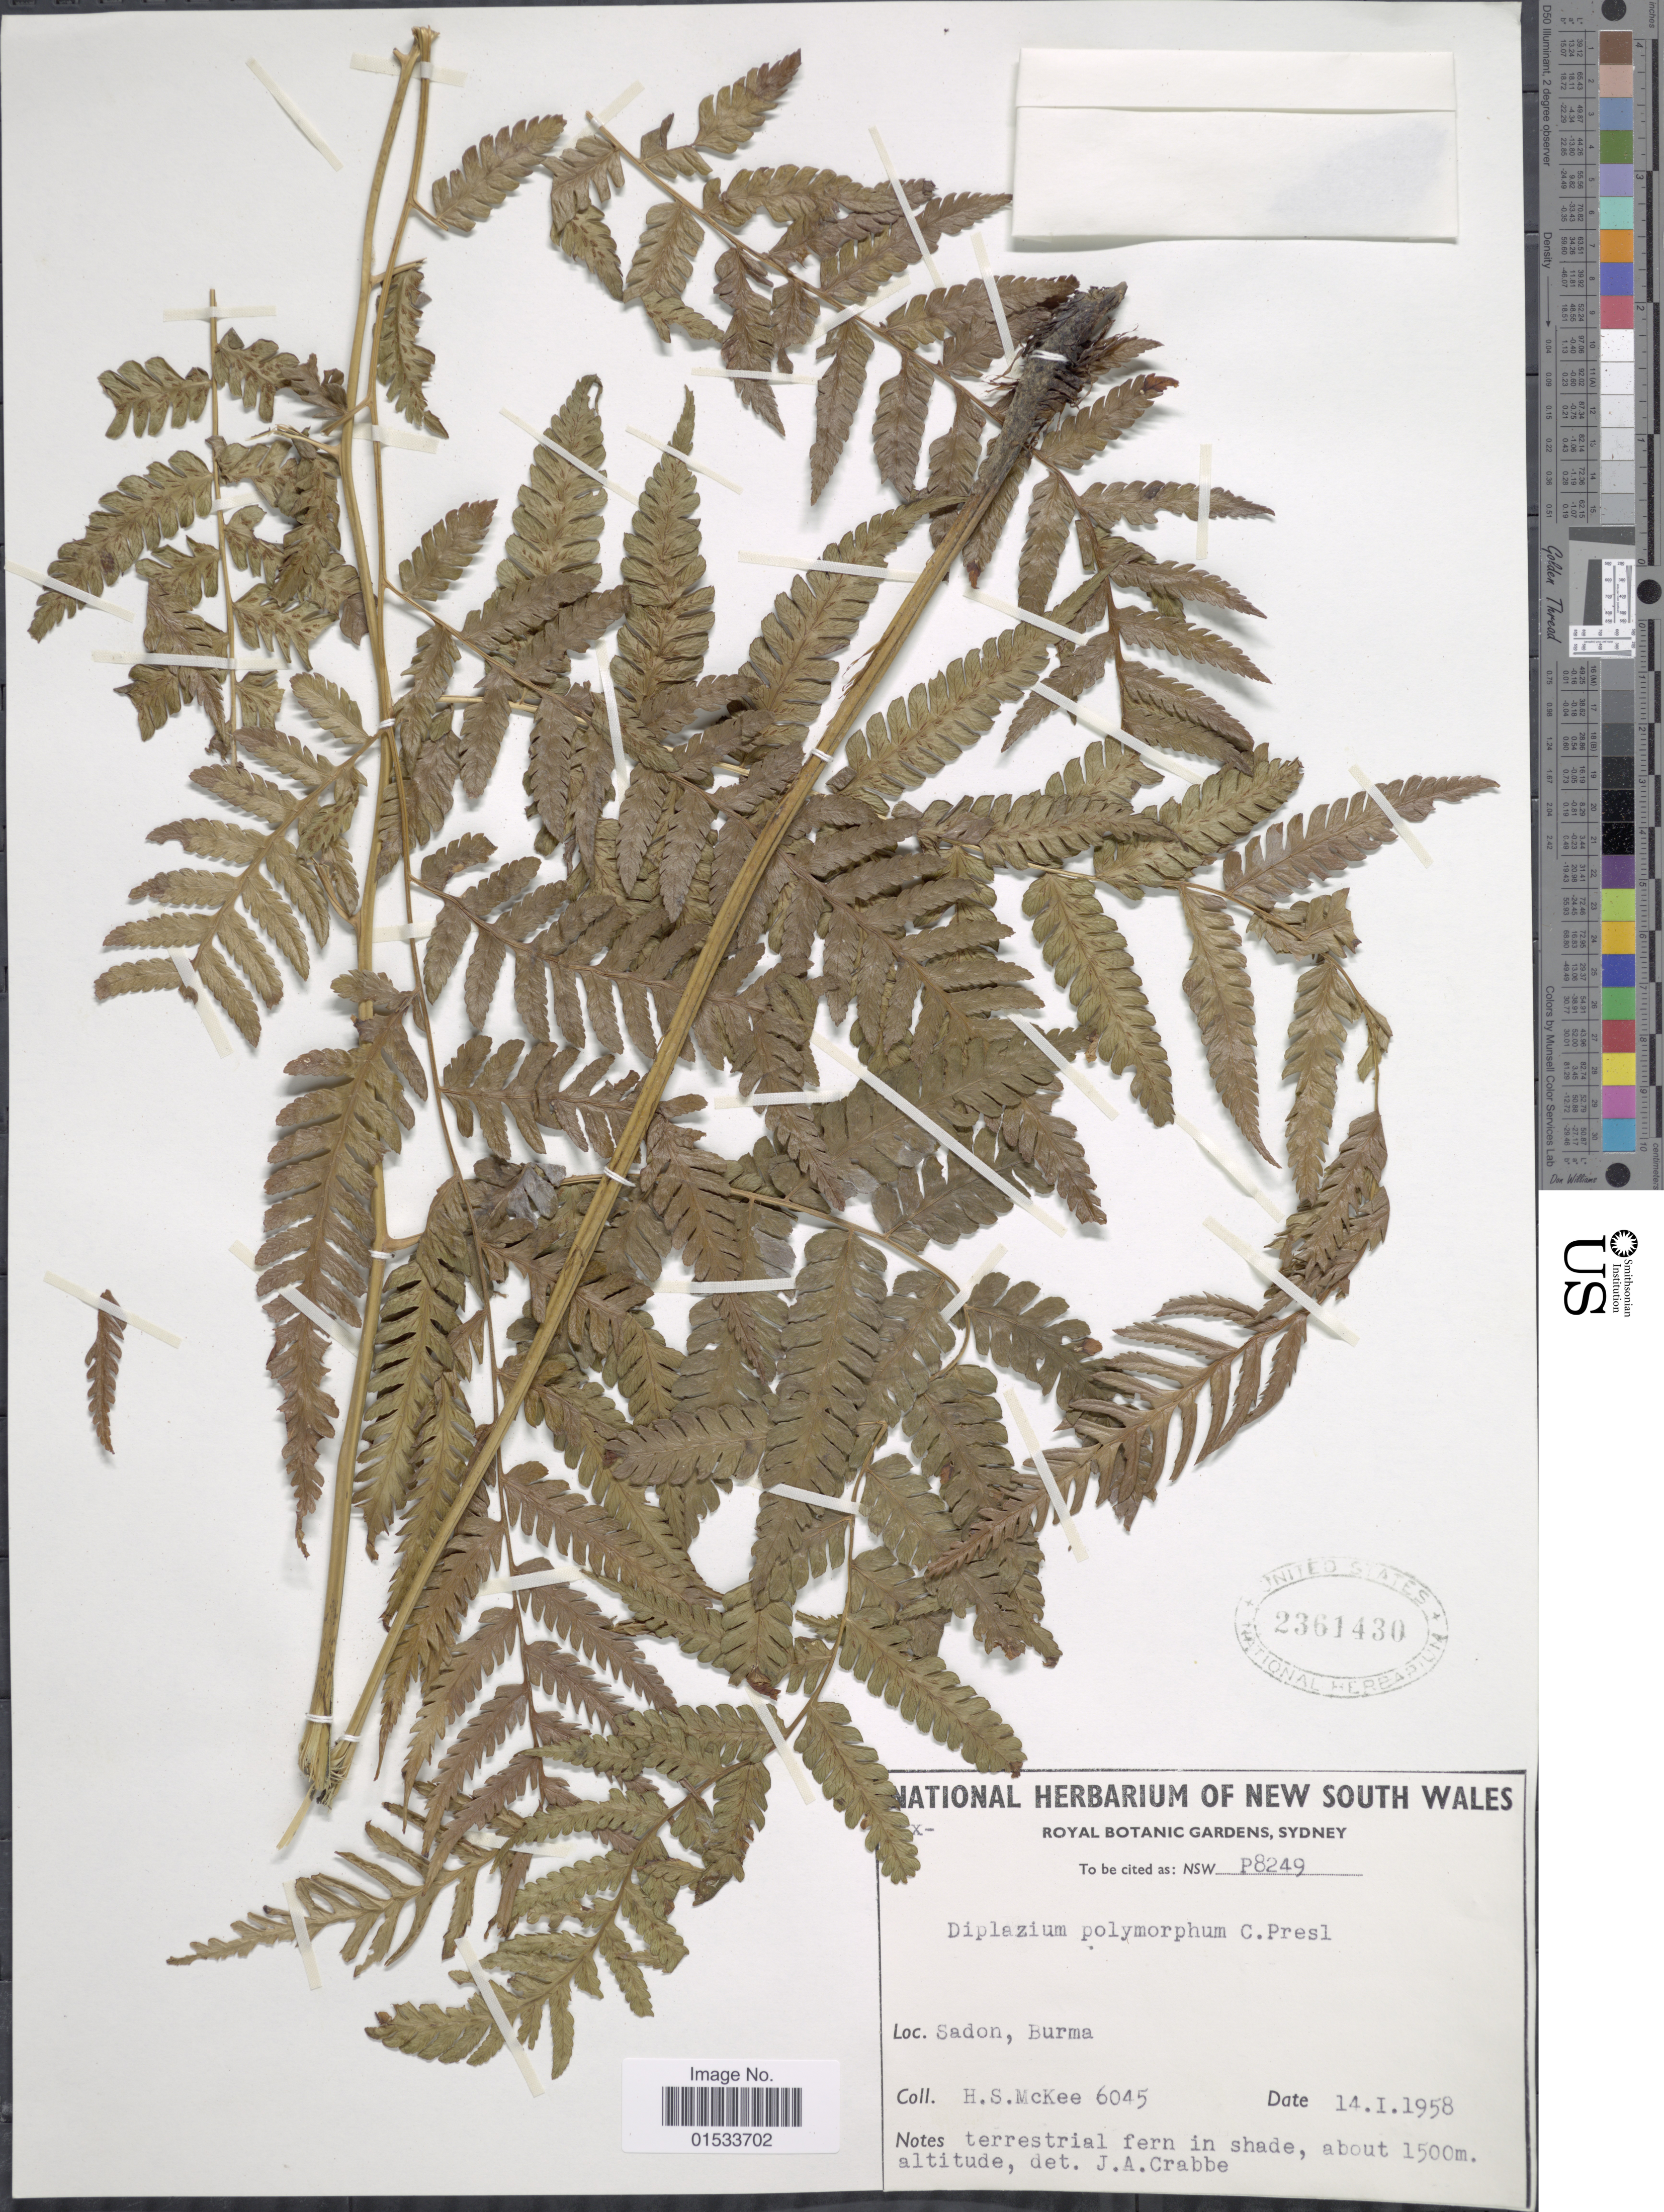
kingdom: Plantae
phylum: Tracheophyta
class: Polypodiopsida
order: Polypodiales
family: Athyriaceae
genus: Diplazium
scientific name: Diplazium frondosum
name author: C. Chr.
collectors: H. S. McKee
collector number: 6045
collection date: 1958-01-14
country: Myanmar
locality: Sadon, Burma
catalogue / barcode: US 2361430